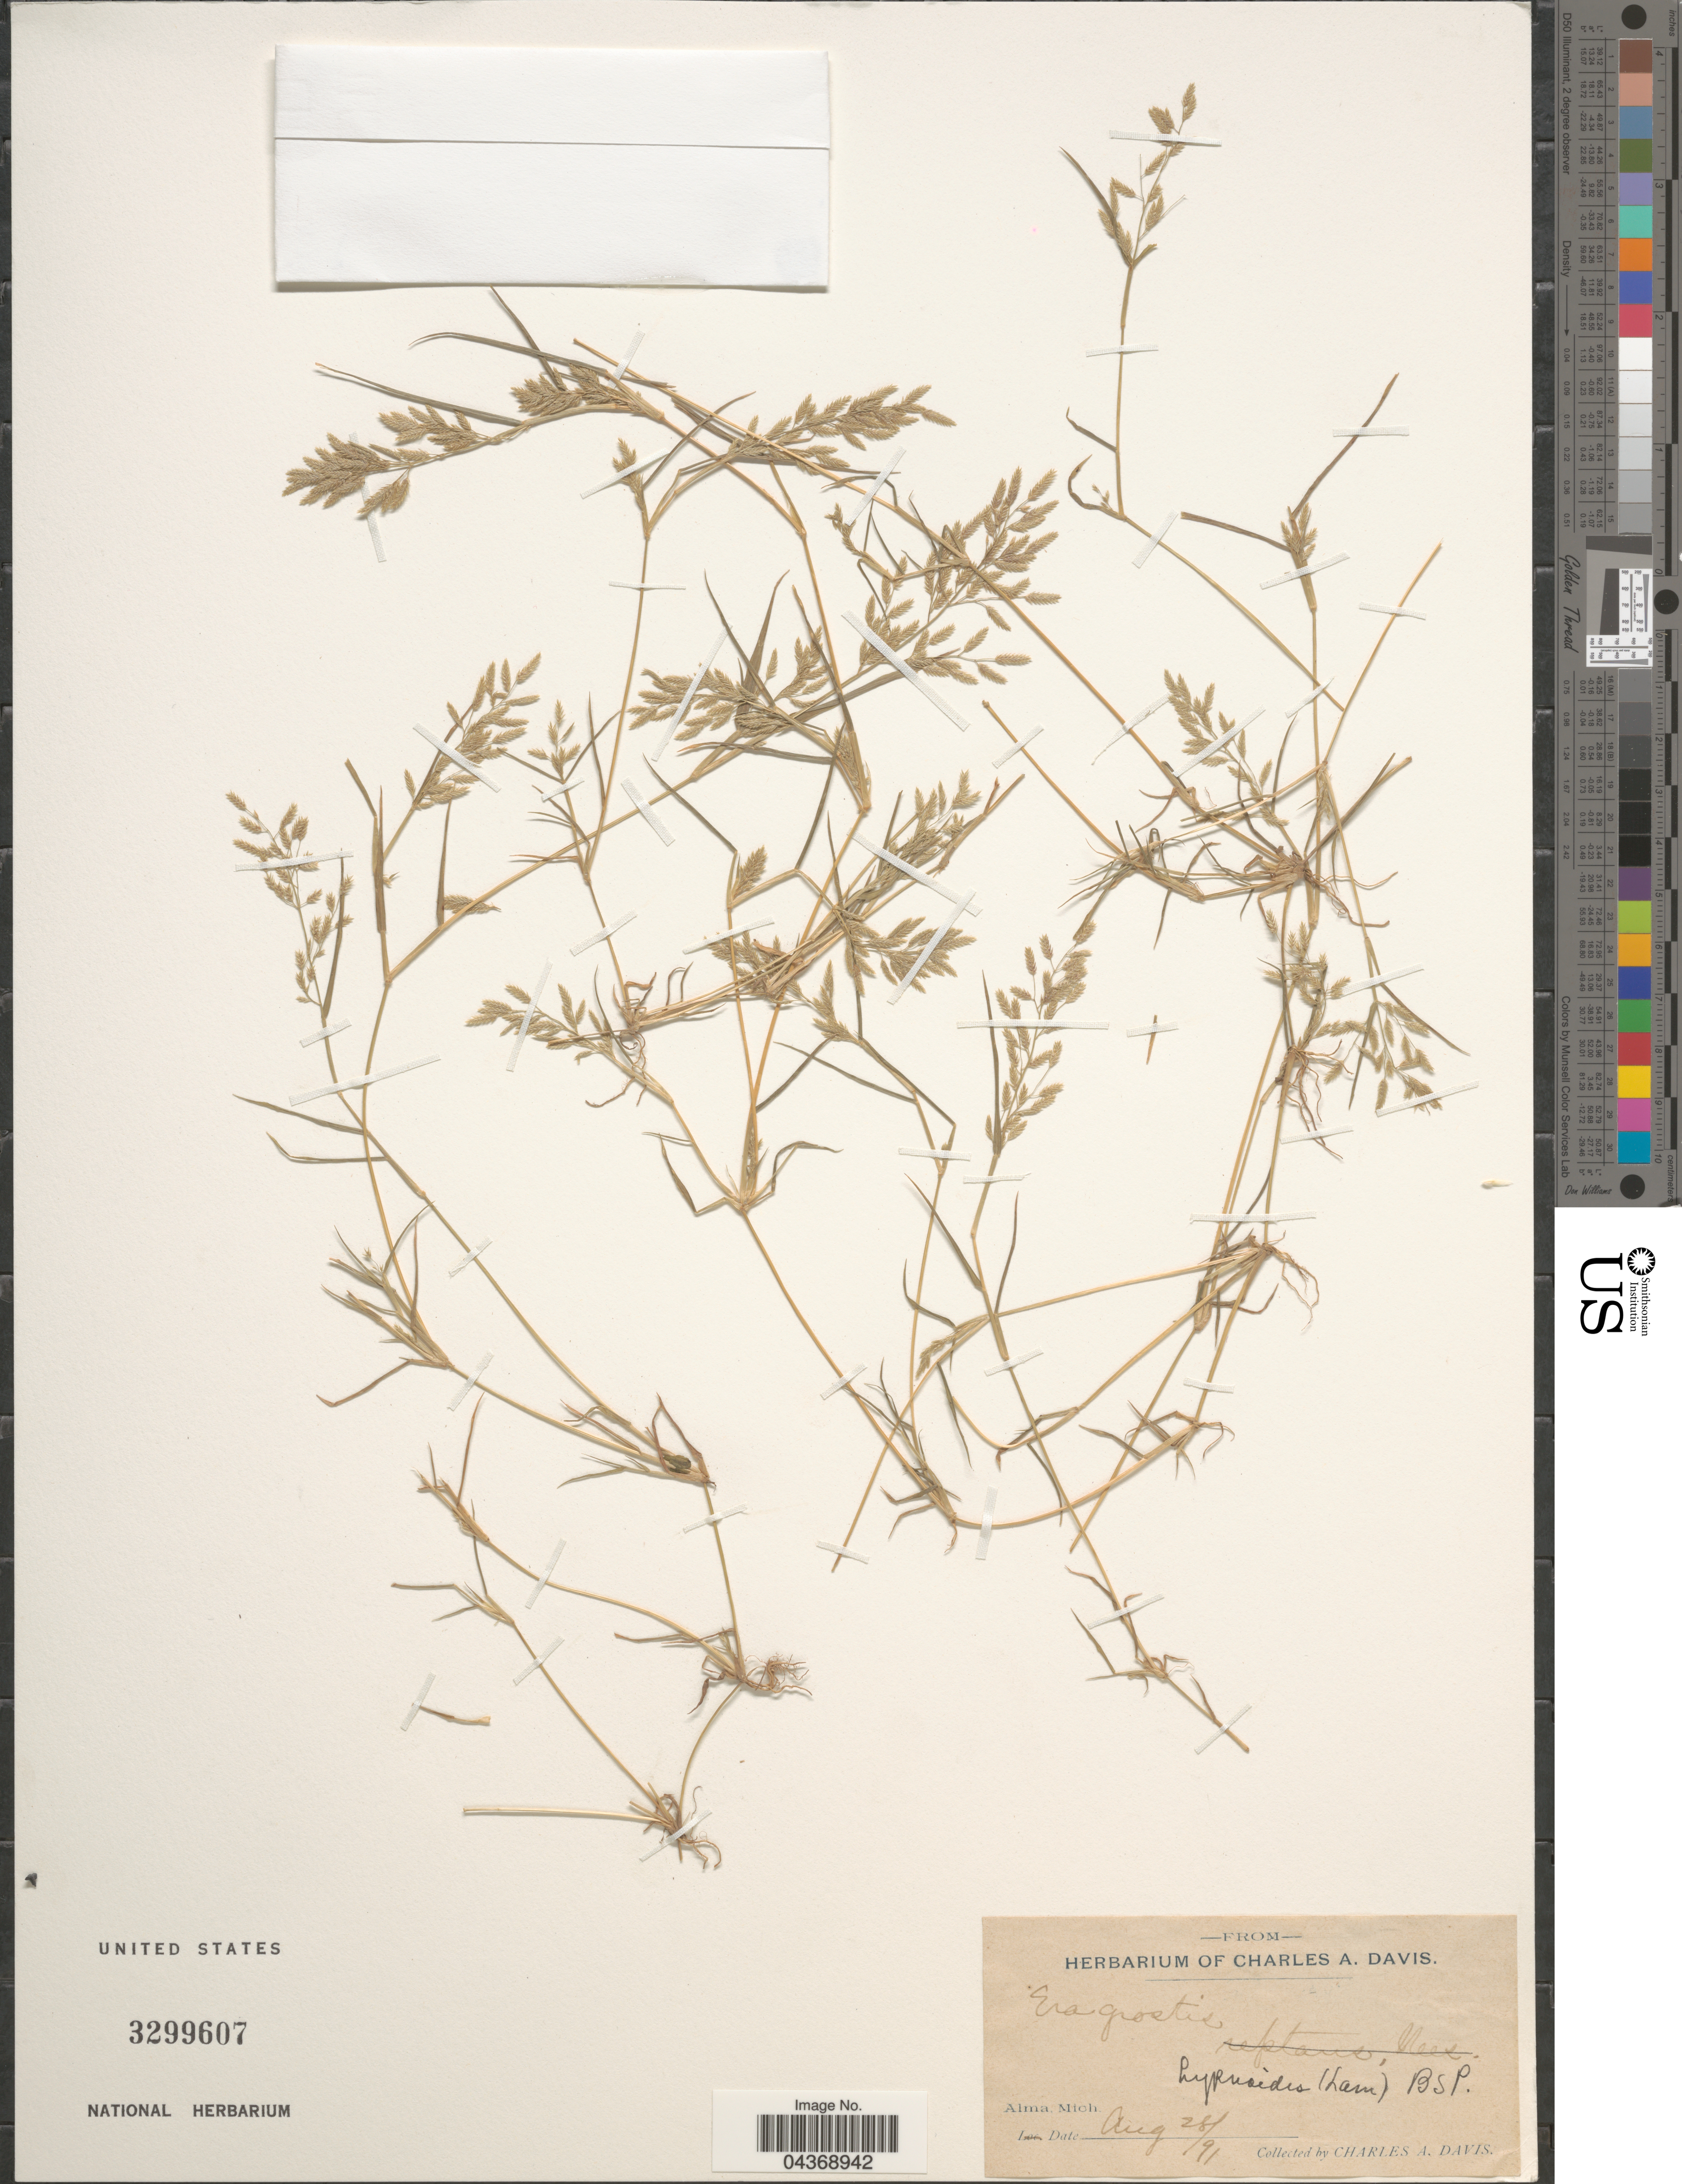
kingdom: Plantae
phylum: Tracheophyta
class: Liliopsida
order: Poales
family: Poaceae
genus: Eragrostis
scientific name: Eragrostis intermedia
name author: Hitchc.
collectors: C. Davis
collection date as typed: Transcribed d/m/y: 28/8/91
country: United States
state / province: Michigan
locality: Alma.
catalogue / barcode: US 3299607